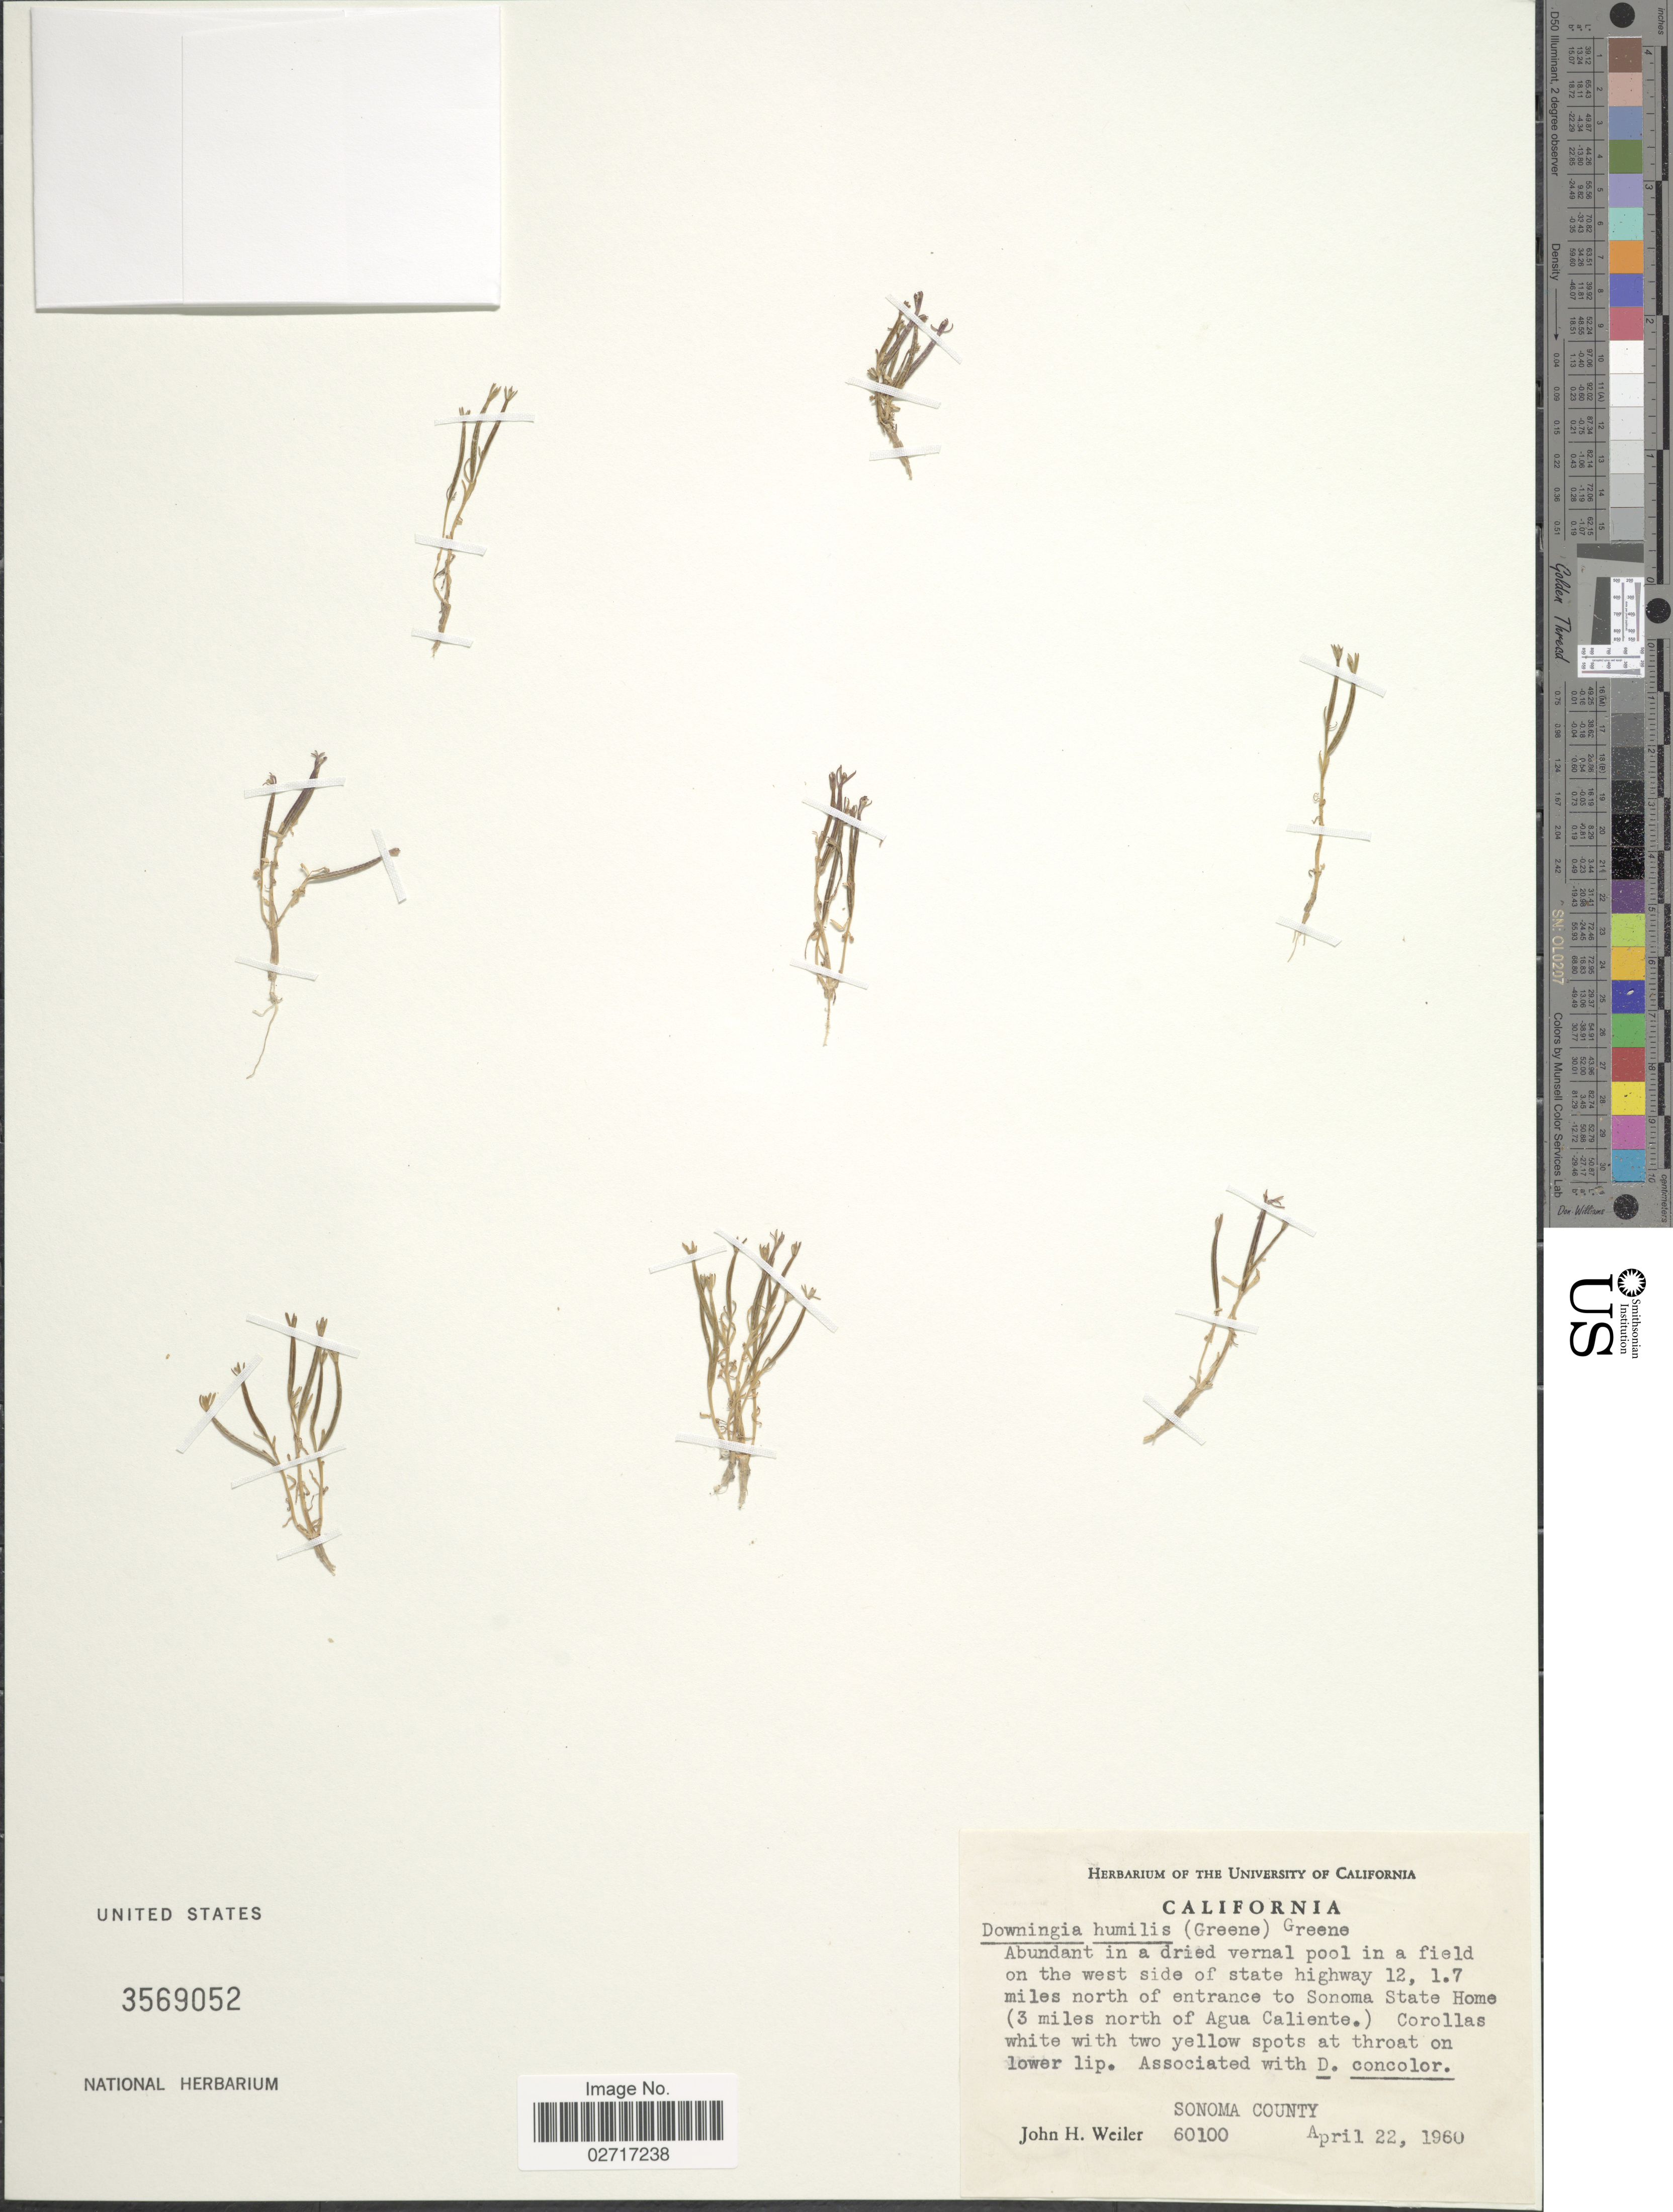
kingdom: Plantae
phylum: Tracheophyta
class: Magnoliopsida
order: Asterales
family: Campanulaceae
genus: Downingia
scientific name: Downingia humilis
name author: (S.W. Greene) Rattan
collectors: J. H. Weiler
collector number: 60100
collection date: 1960-04-22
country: United States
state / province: California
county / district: Sonoma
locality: Abundant in a dried vernal pool in a field on the west side of state highway 12, 1.7 miles north of entrance to Sonoma State Home (3 miles north of Agua Caliente.) Sonoma County.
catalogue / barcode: US 3569052